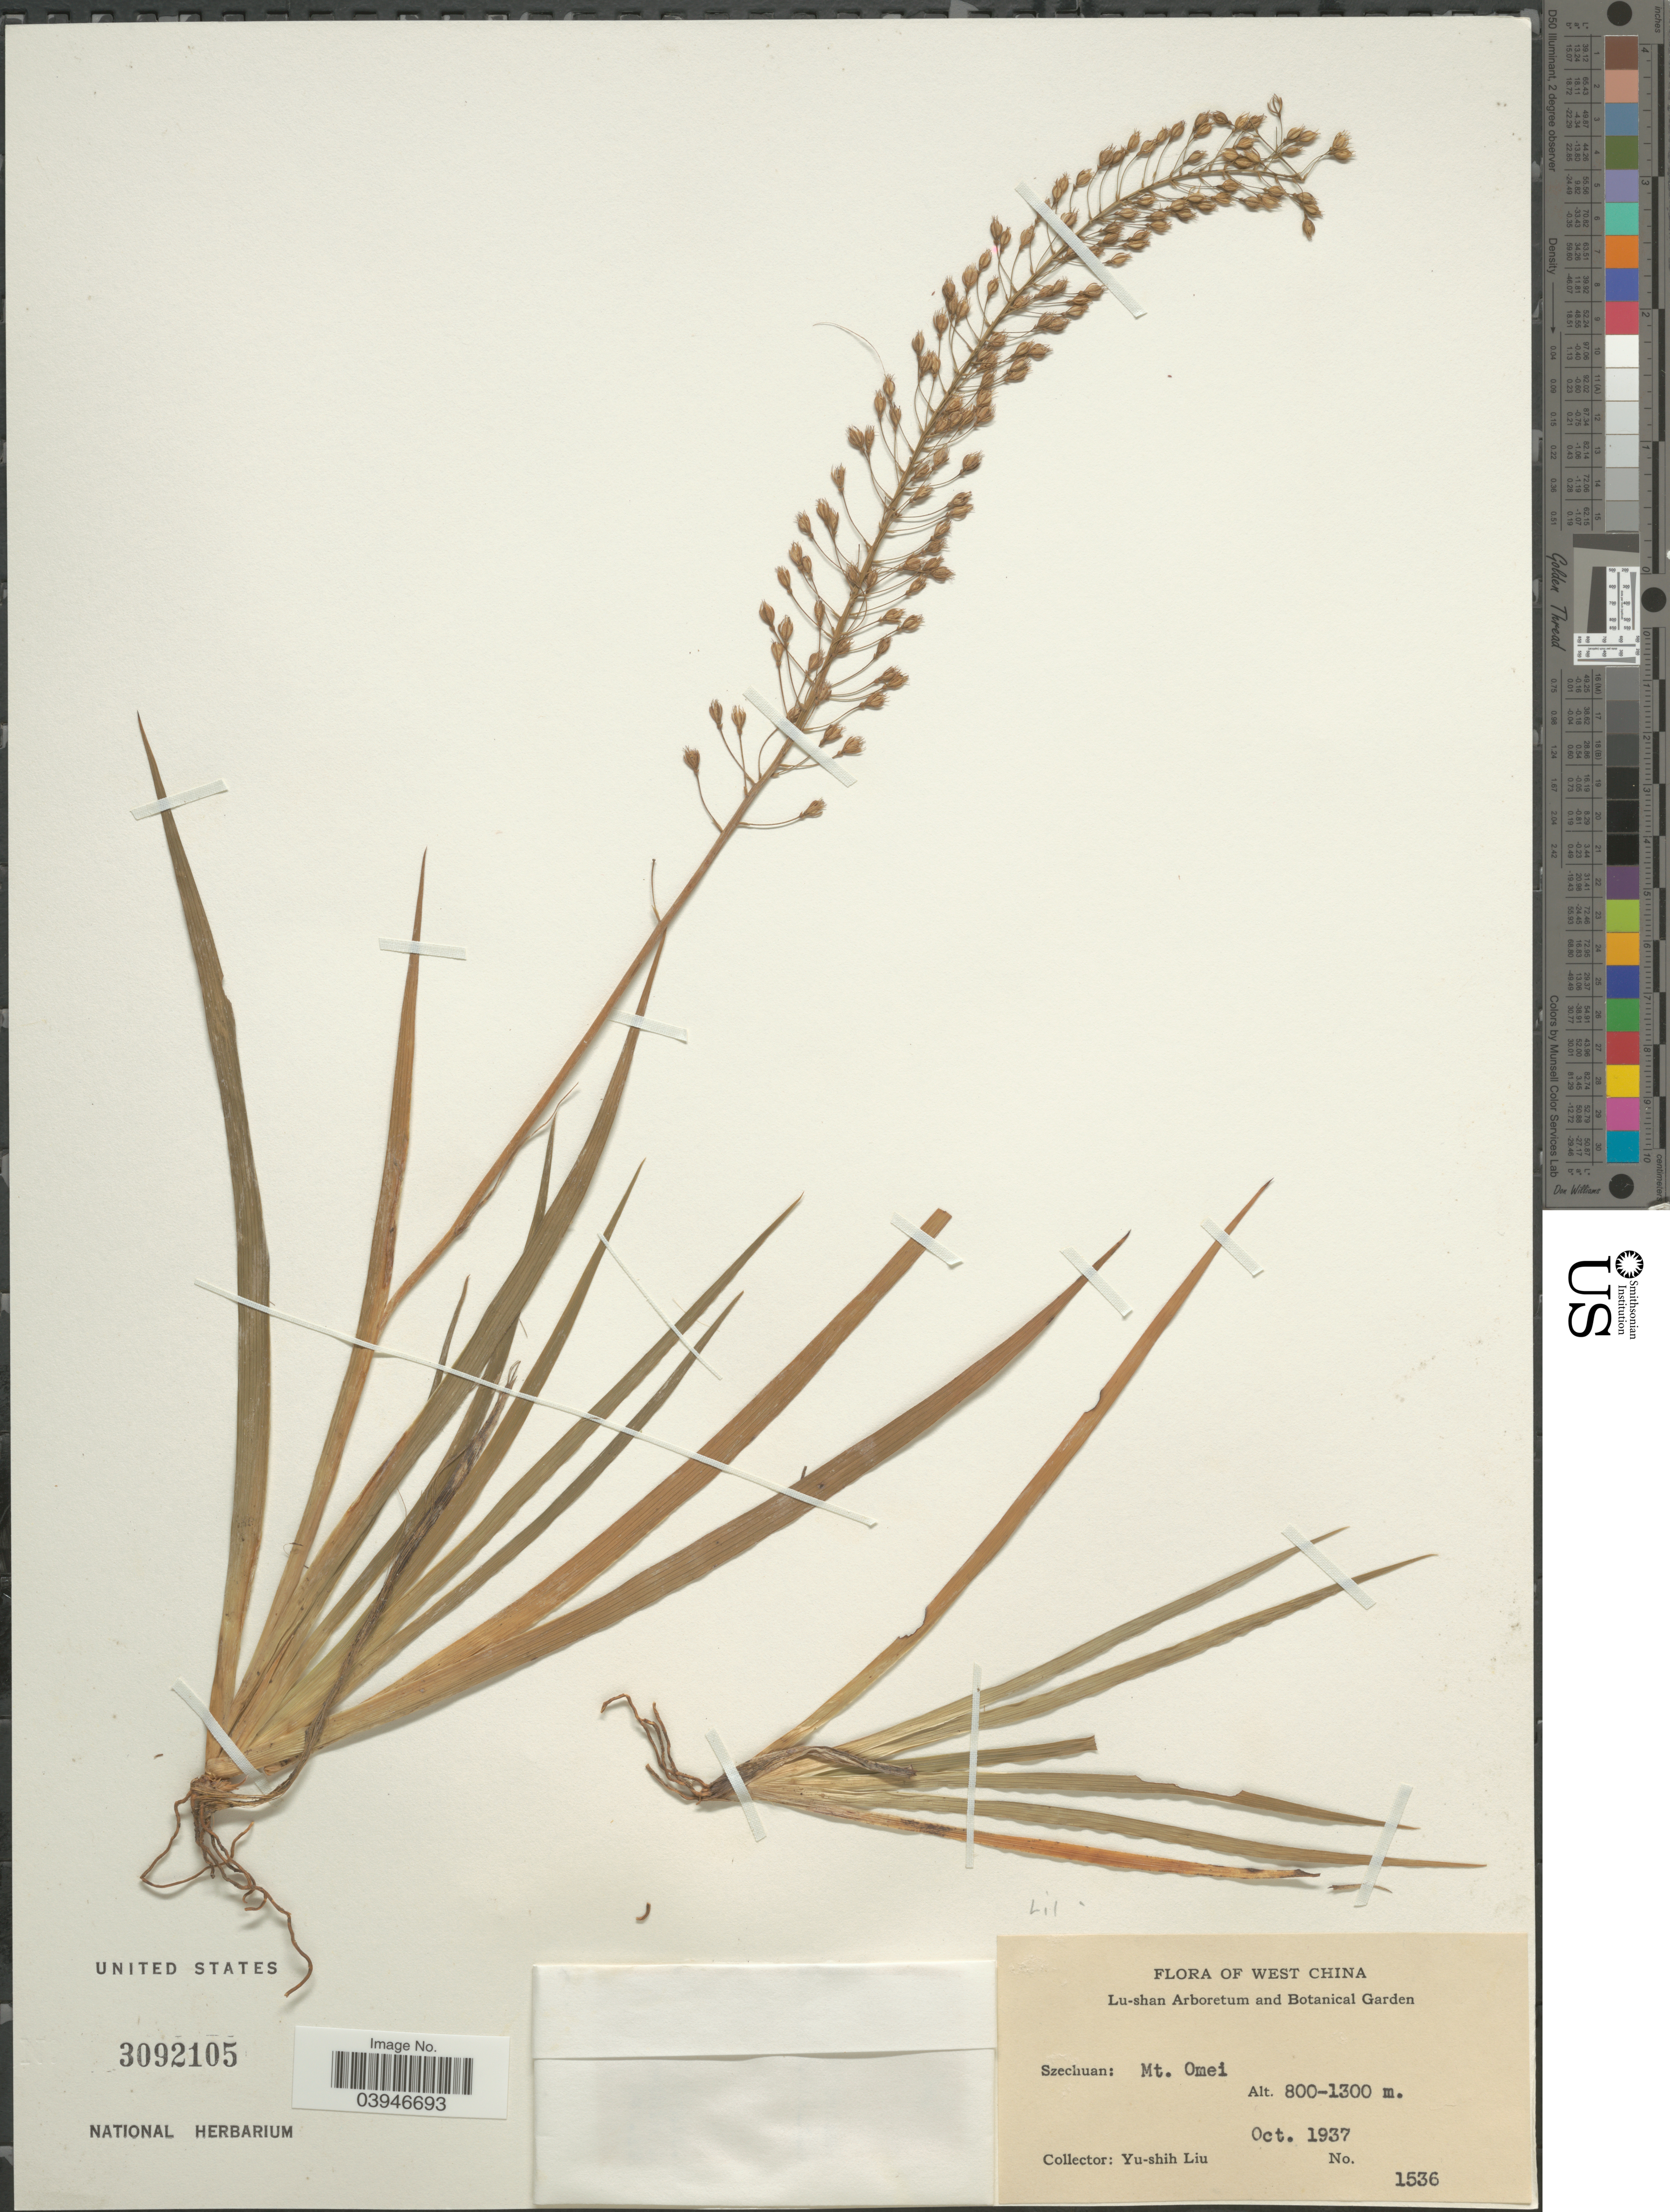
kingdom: Plantae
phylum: Tracheophyta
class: Liliopsida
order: Liliales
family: Liliaceae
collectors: Y.-S. Liu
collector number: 1536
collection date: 1937-10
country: China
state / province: Sichuan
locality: West China. Szechuan: Mt. Omei.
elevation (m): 800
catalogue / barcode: US 3092105